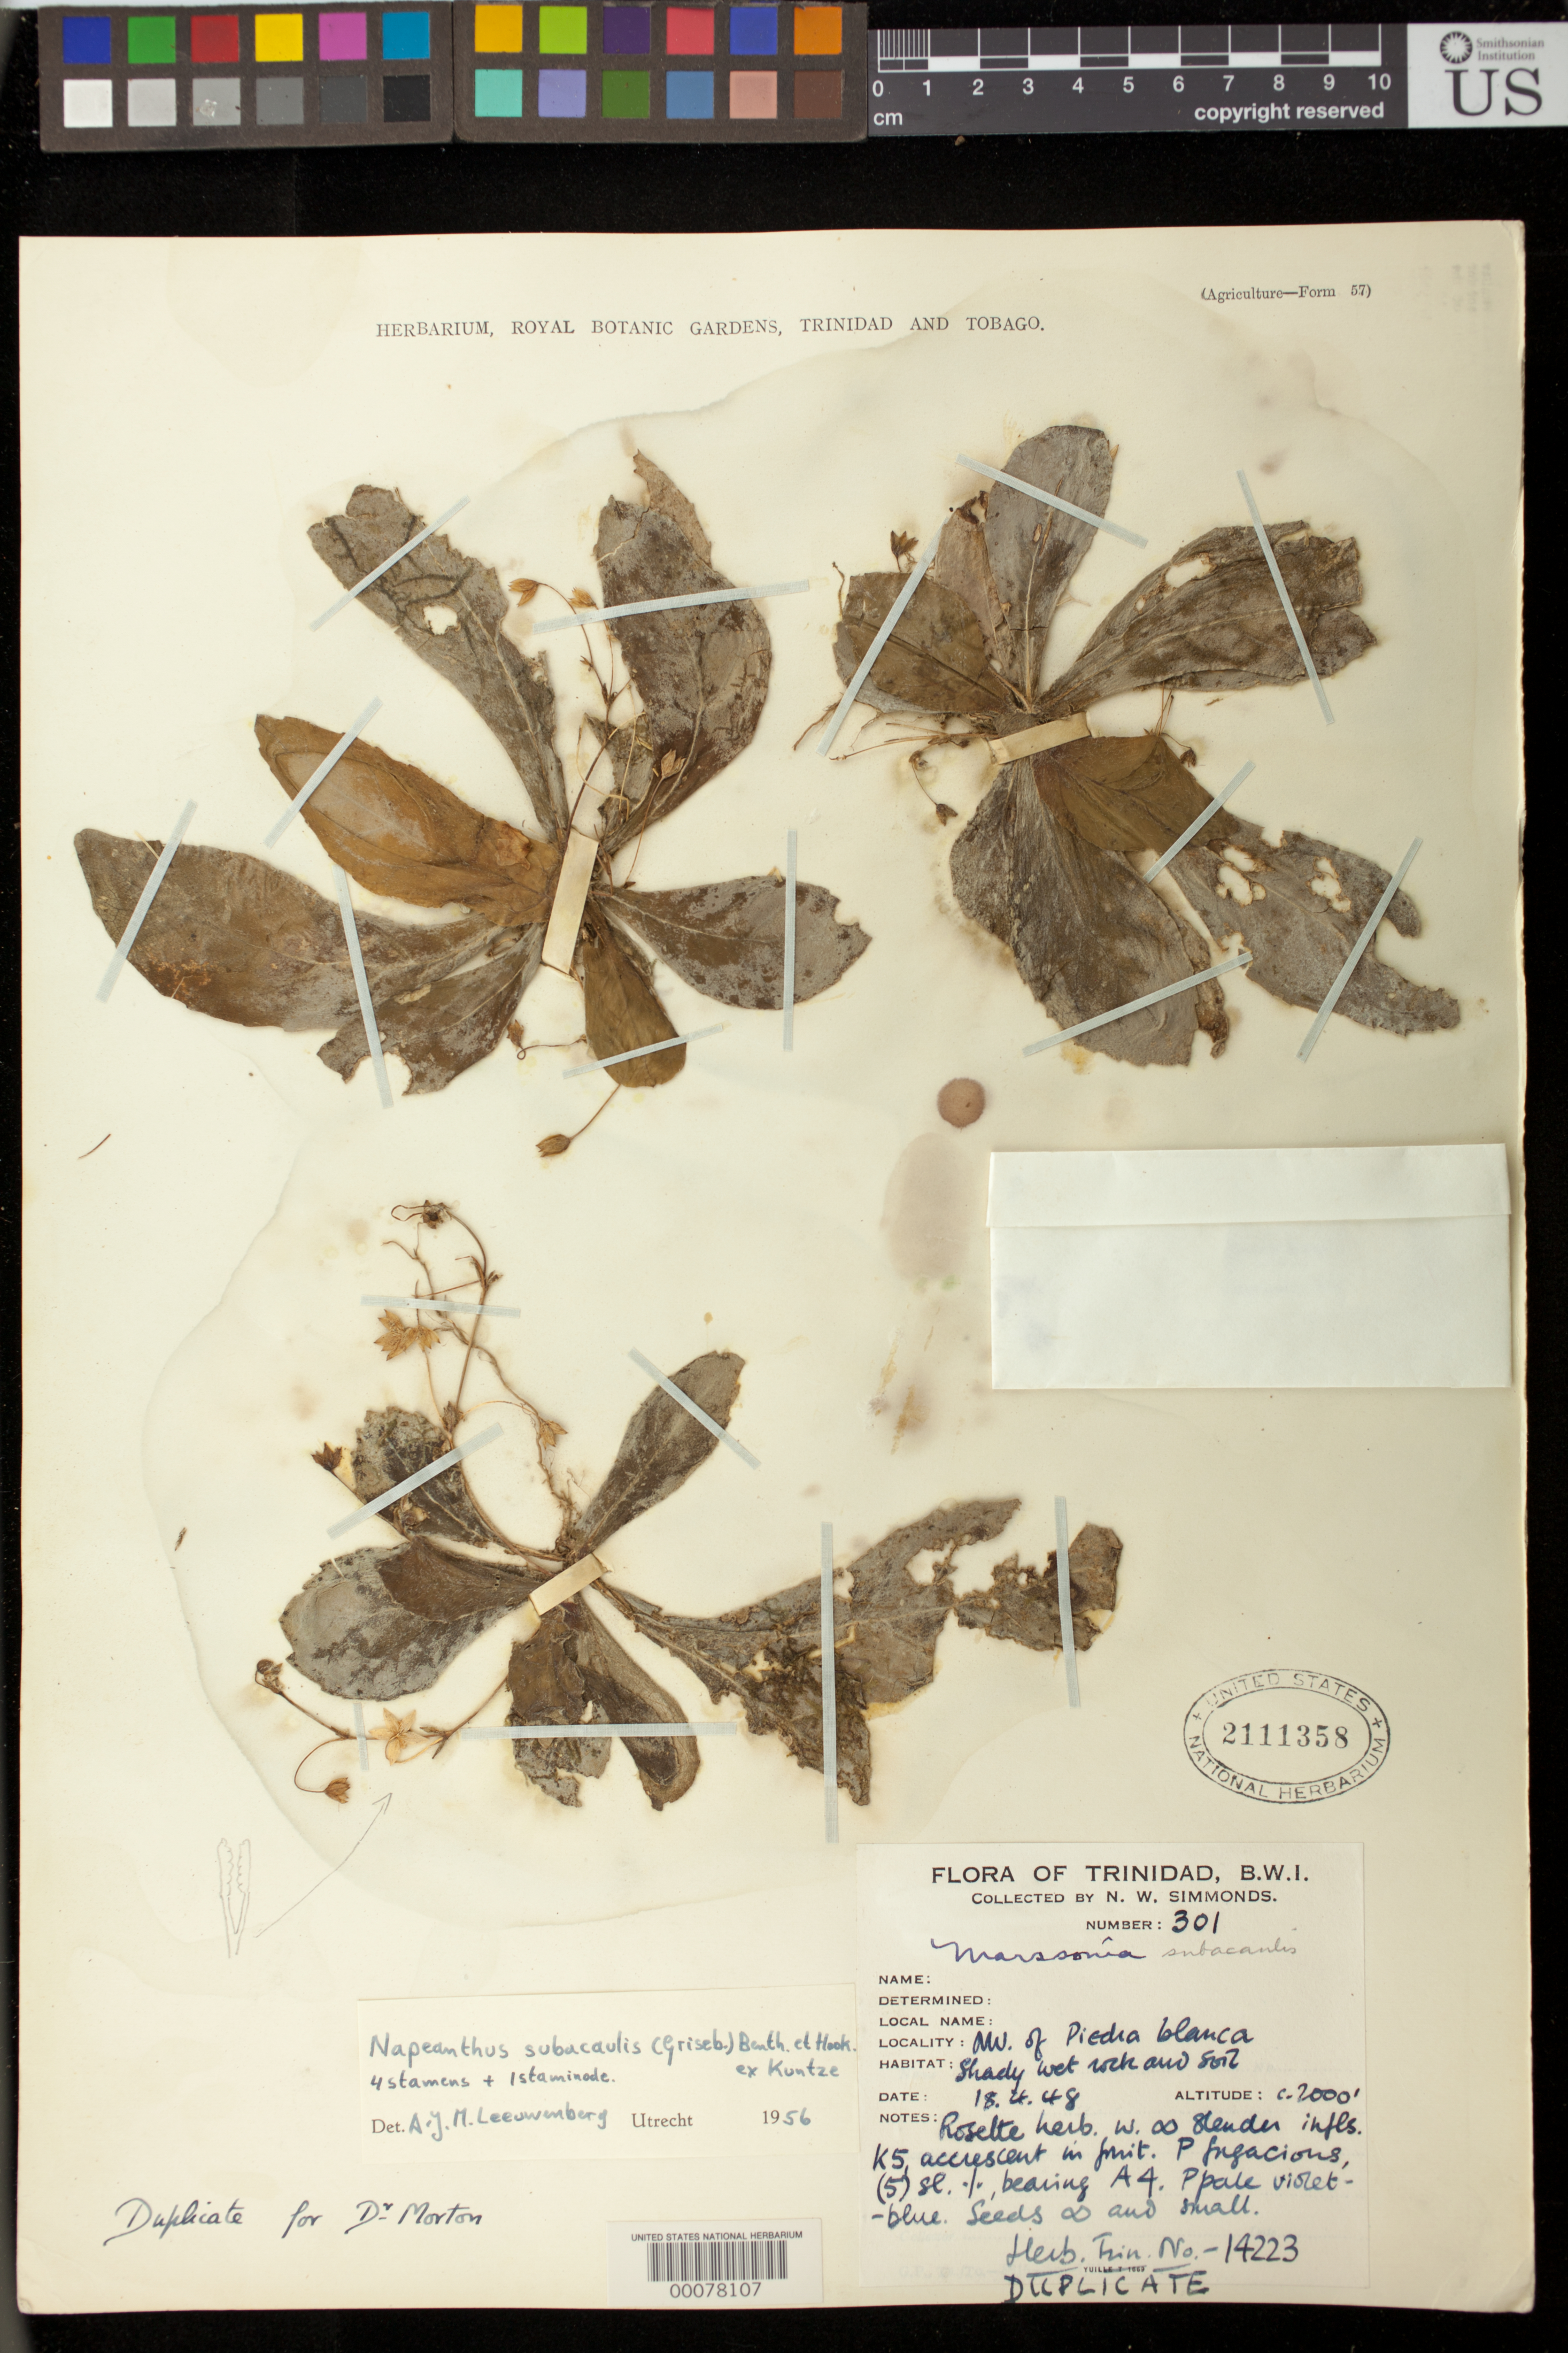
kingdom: Plantae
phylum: Tracheophyta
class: Magnoliopsida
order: Lamiales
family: Gesneriaceae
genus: Napeanthus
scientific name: Napeanthus subacaulis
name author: (Griseb.) Benth. & Hook. f. ex Kuntze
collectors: N. W. Simmonds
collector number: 301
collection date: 1948-04-18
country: Trinidad and Tobago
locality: NW of Piedra blanca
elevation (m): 610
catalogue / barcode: US 2111358